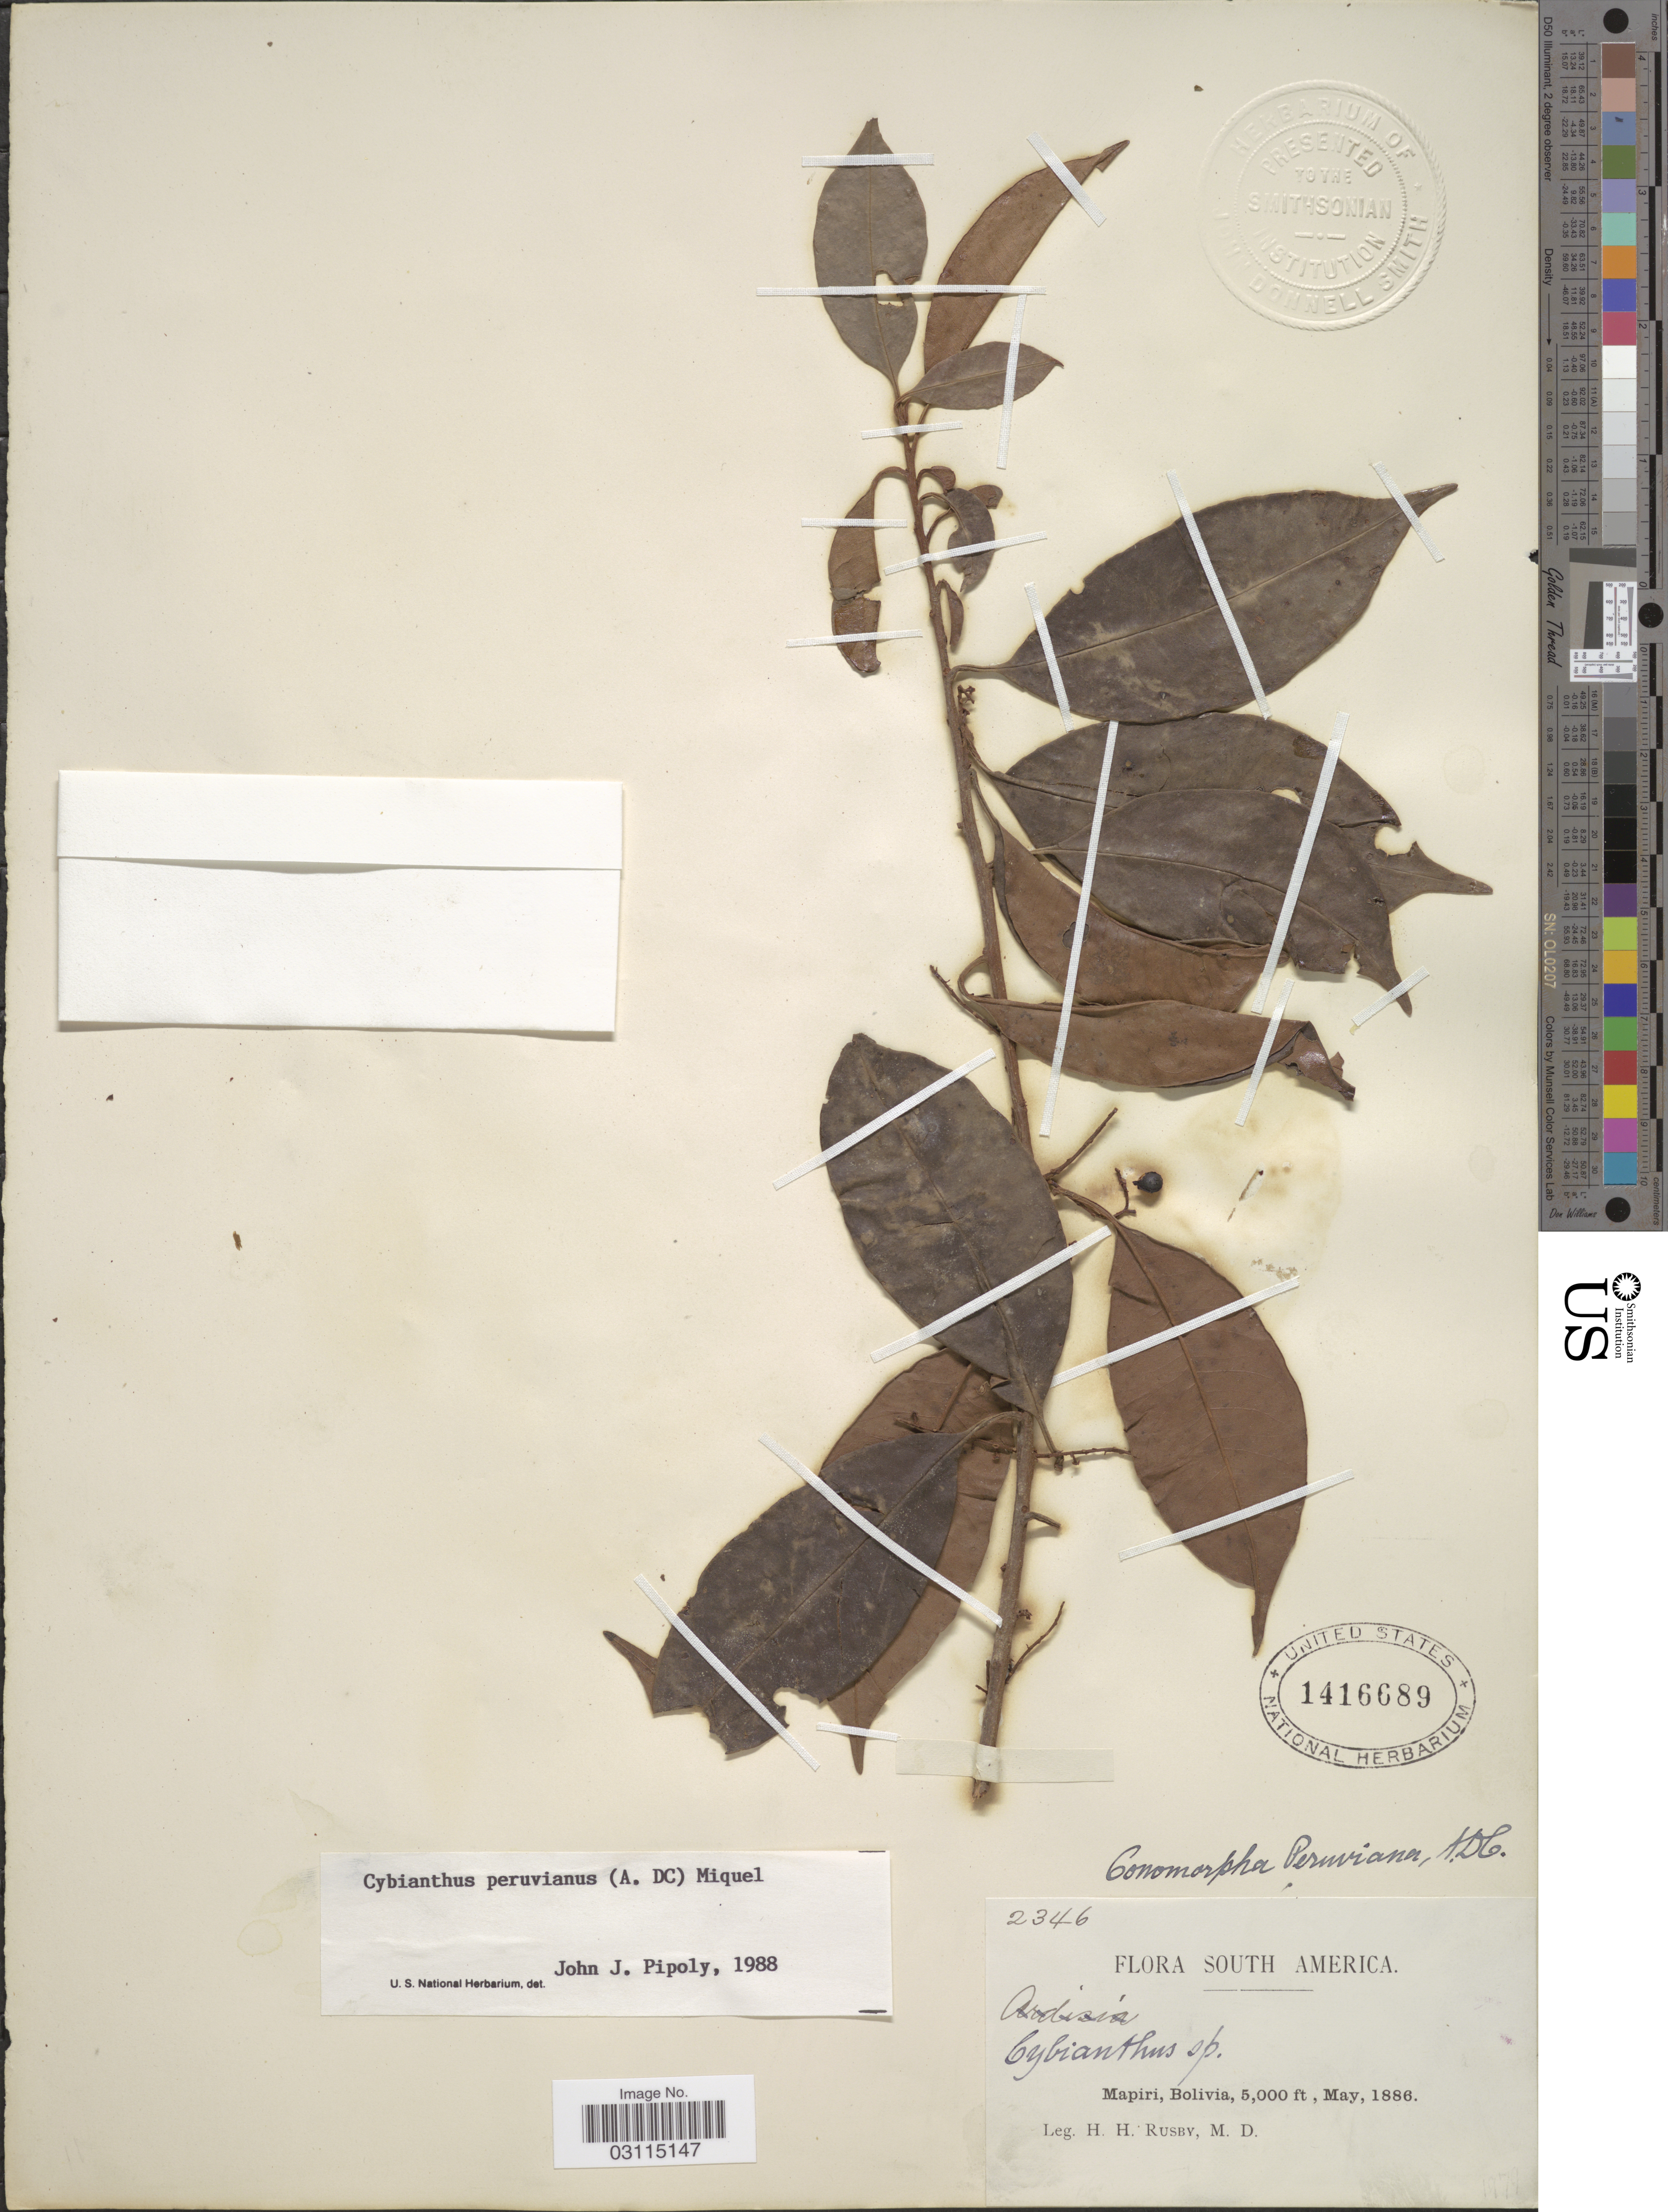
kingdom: Plantae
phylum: Tracheophyta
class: Magnoliopsida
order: Ericales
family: Primulaceae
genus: Cybianthus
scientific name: Cybianthus peruvianus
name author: (A. DC.) Miq.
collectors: H. H. Rusby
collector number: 2346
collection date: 1886-05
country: Bolivia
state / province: La Páz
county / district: Larecaja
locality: Mapiri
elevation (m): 1524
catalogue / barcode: US 1416689